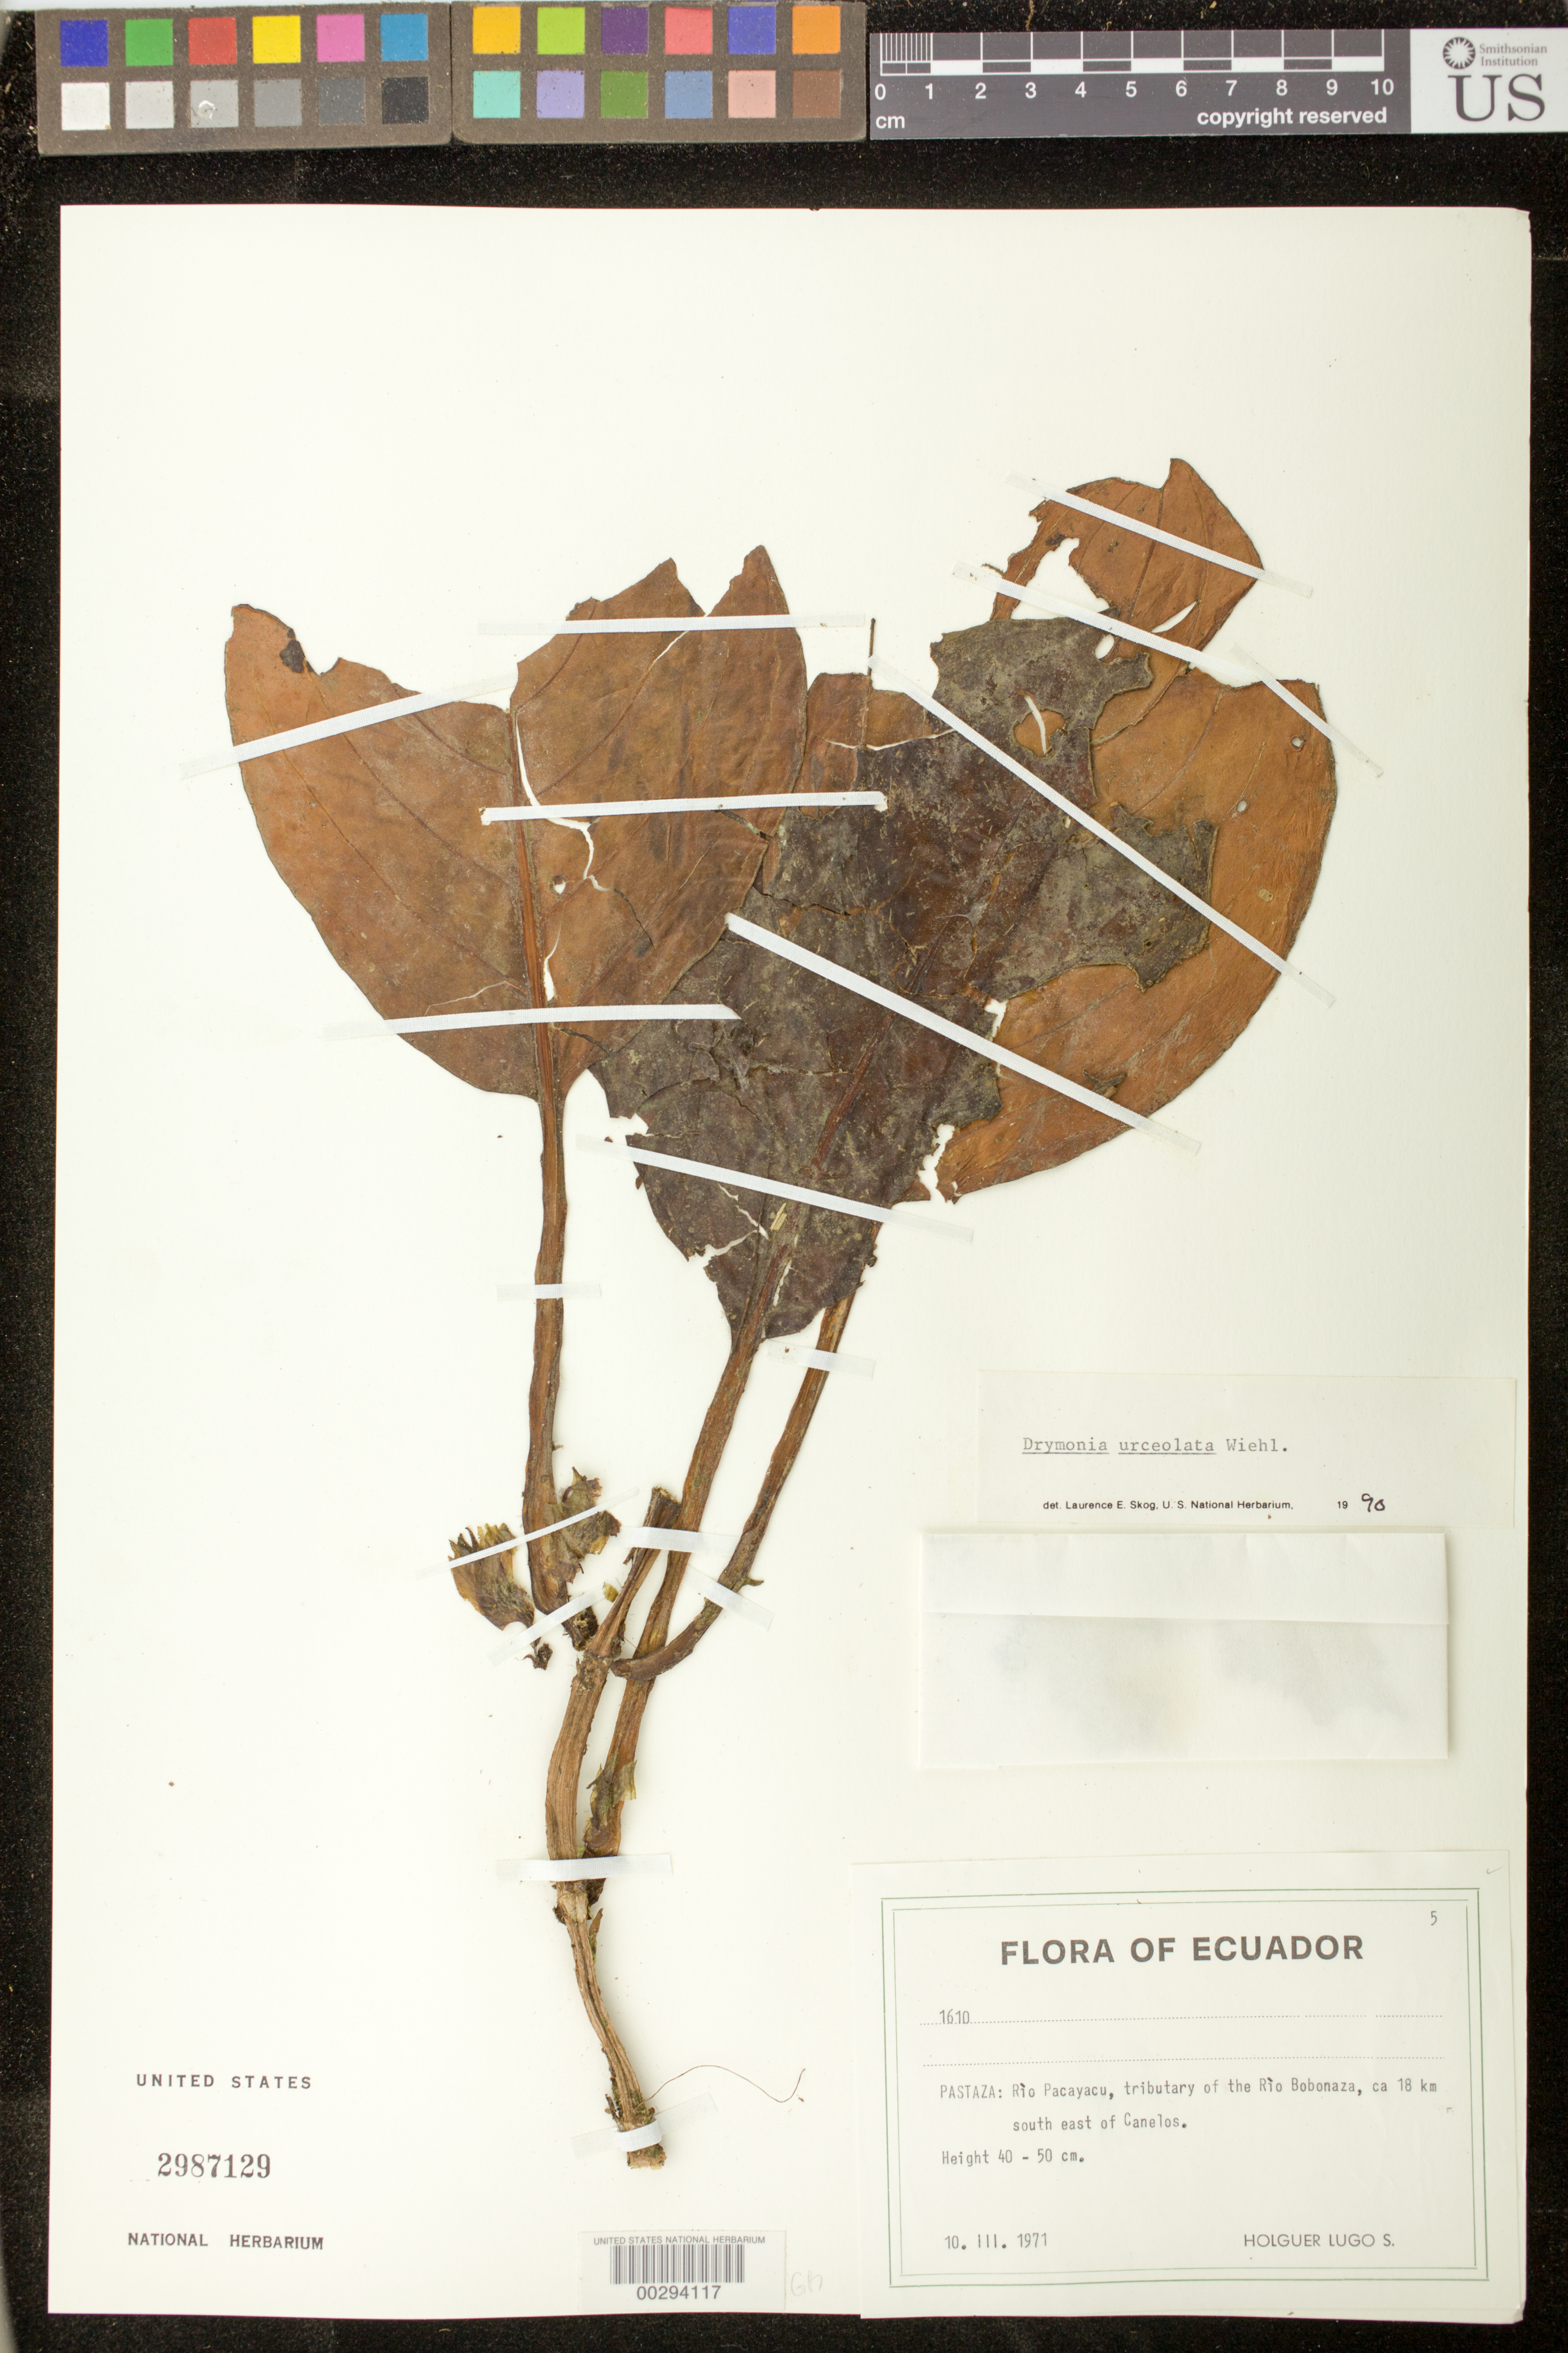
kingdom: Plantae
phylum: Tracheophyta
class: Magnoliopsida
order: Lamiales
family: Gesneriaceae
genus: Drymonia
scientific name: Drymonia urceolata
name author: Wiehler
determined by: Skog, Laurence E.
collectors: H. Lugo S.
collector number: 1610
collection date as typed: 10 Mar 1971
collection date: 1971-03-10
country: Ecuador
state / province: Pastaza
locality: Rio Pacayacu, tributary of the Rio Bobonaza, ca 18 km SE of Canelos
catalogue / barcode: US 2987129